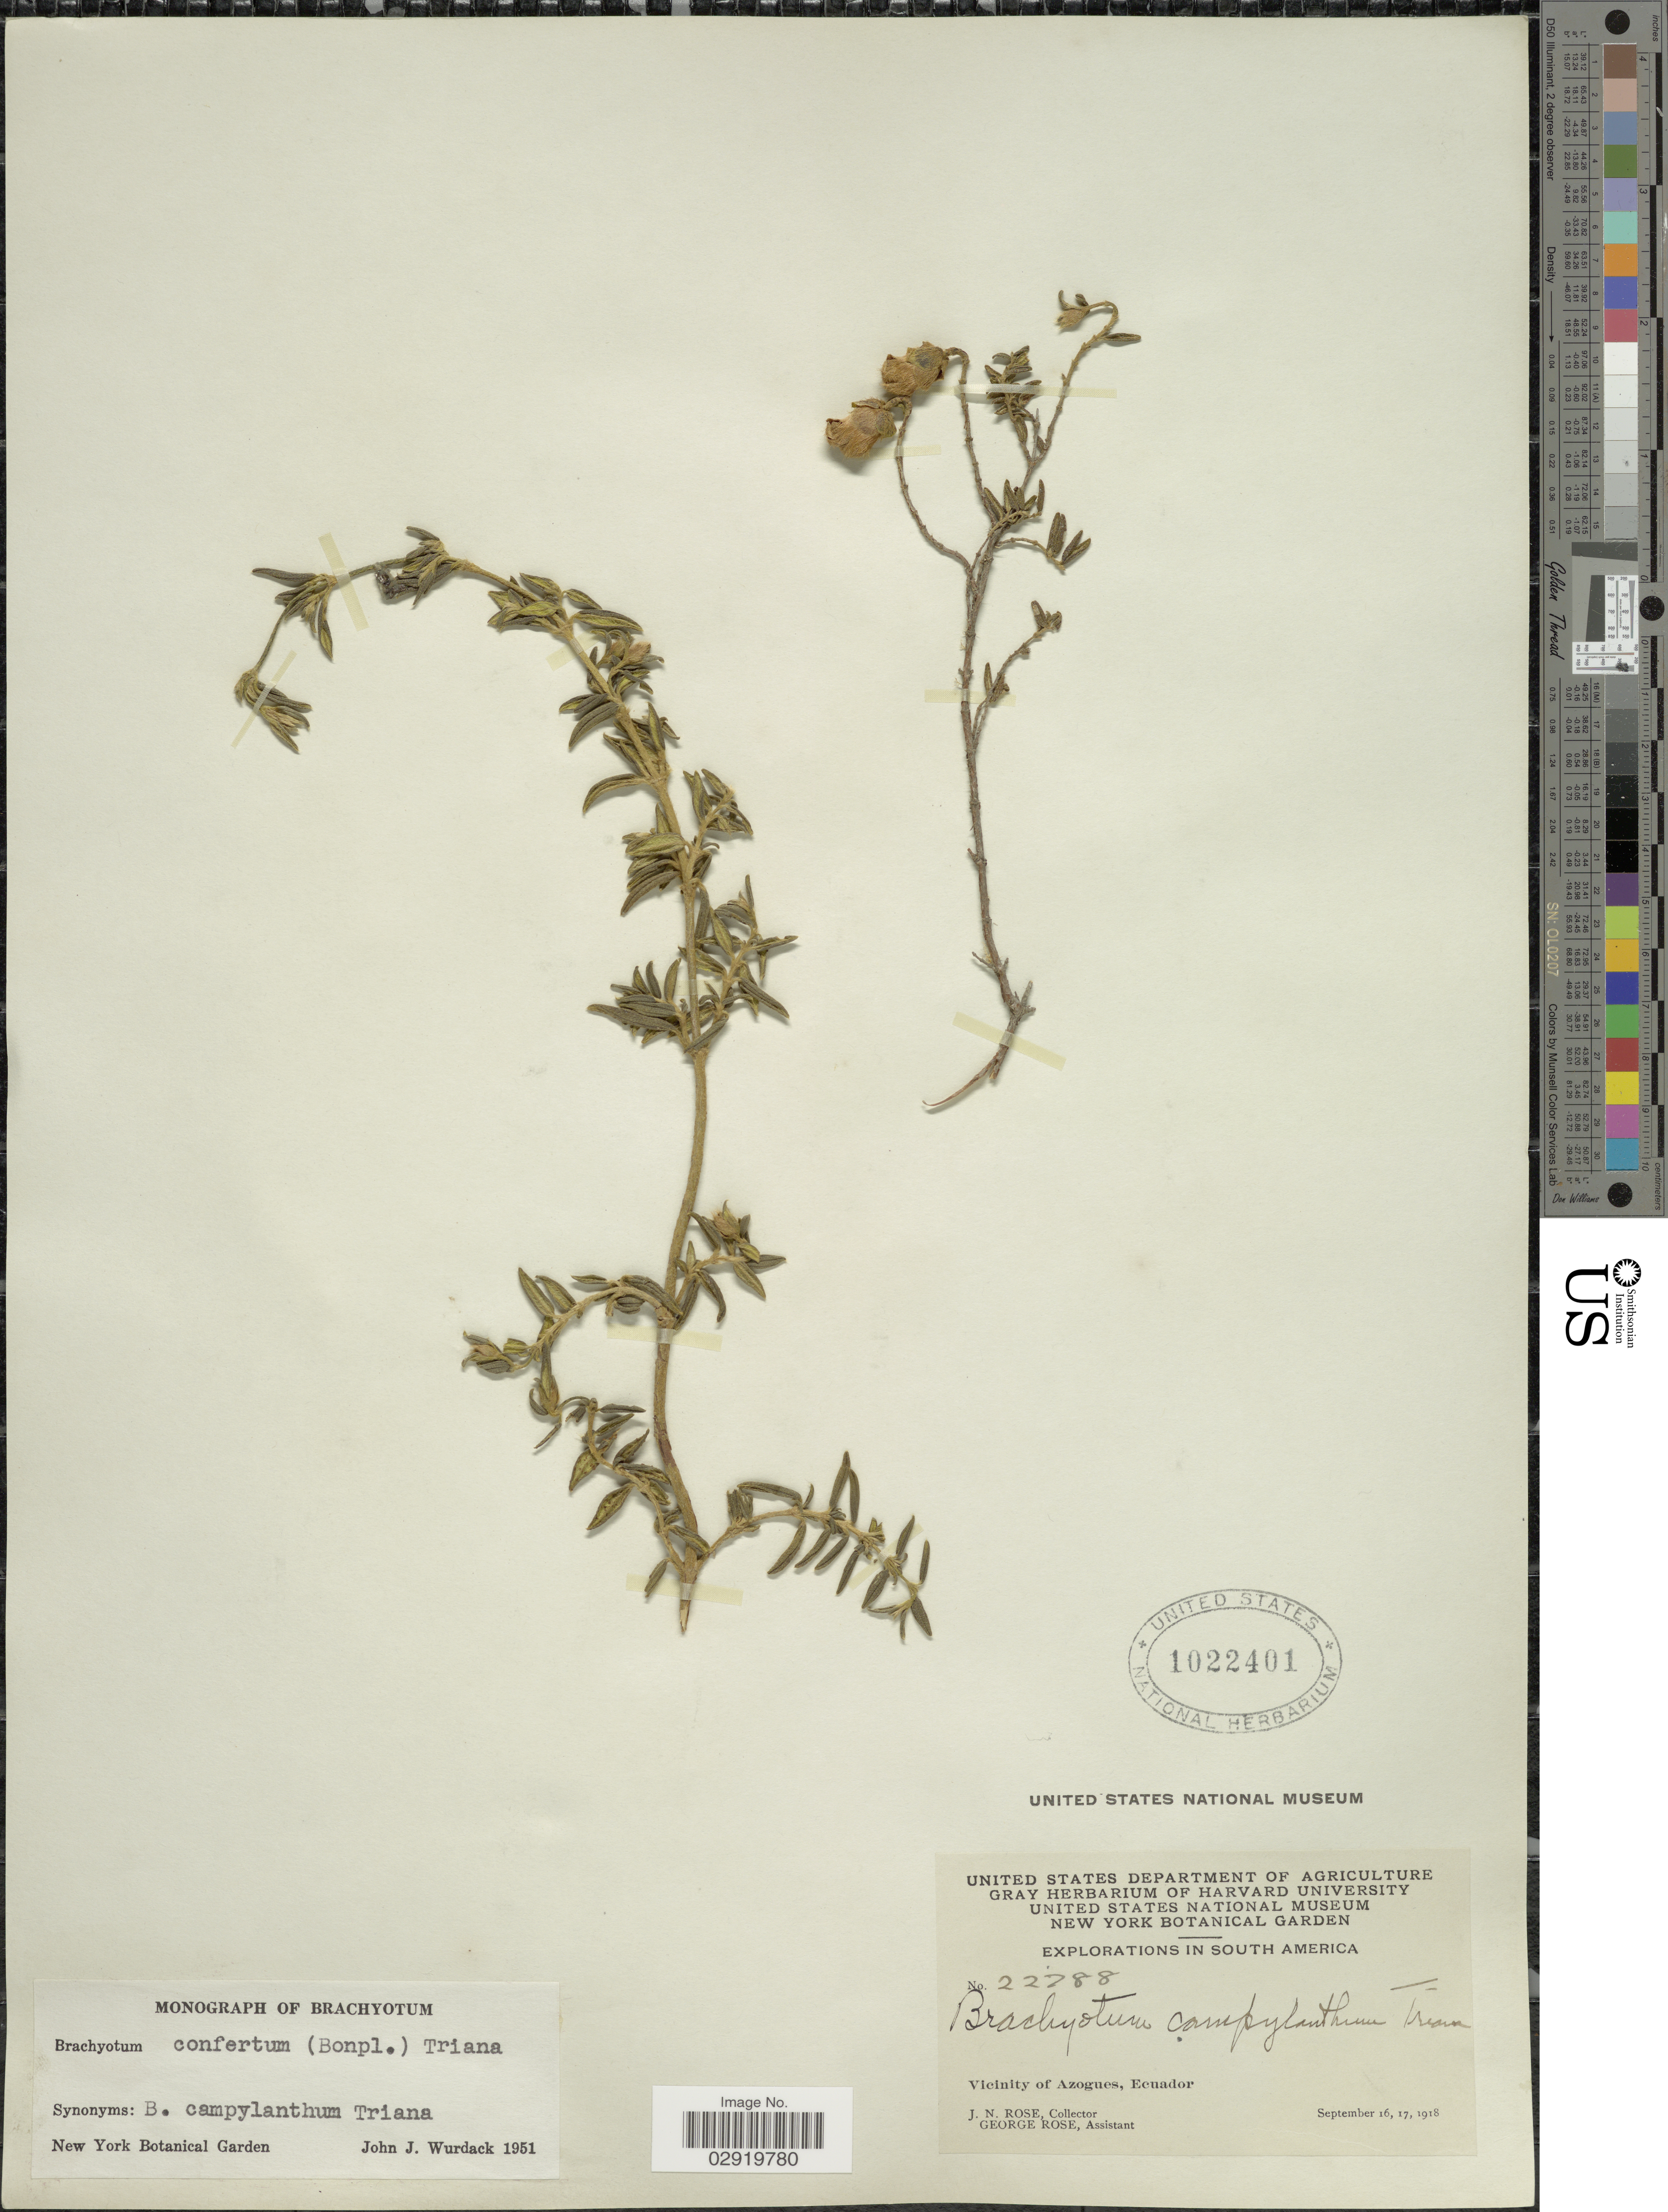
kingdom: Plantae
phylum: Tracheophyta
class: Magnoliopsida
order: Myrtales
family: Melastomataceae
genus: Brachyotum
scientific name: Brachyotum confertum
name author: (Bonpl.) Triana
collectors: J. N. Rose & G. Rose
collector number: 22788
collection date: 1918-09-16/1918-09-17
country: Ecuador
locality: Vicinity of Azogues.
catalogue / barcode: US 1022401